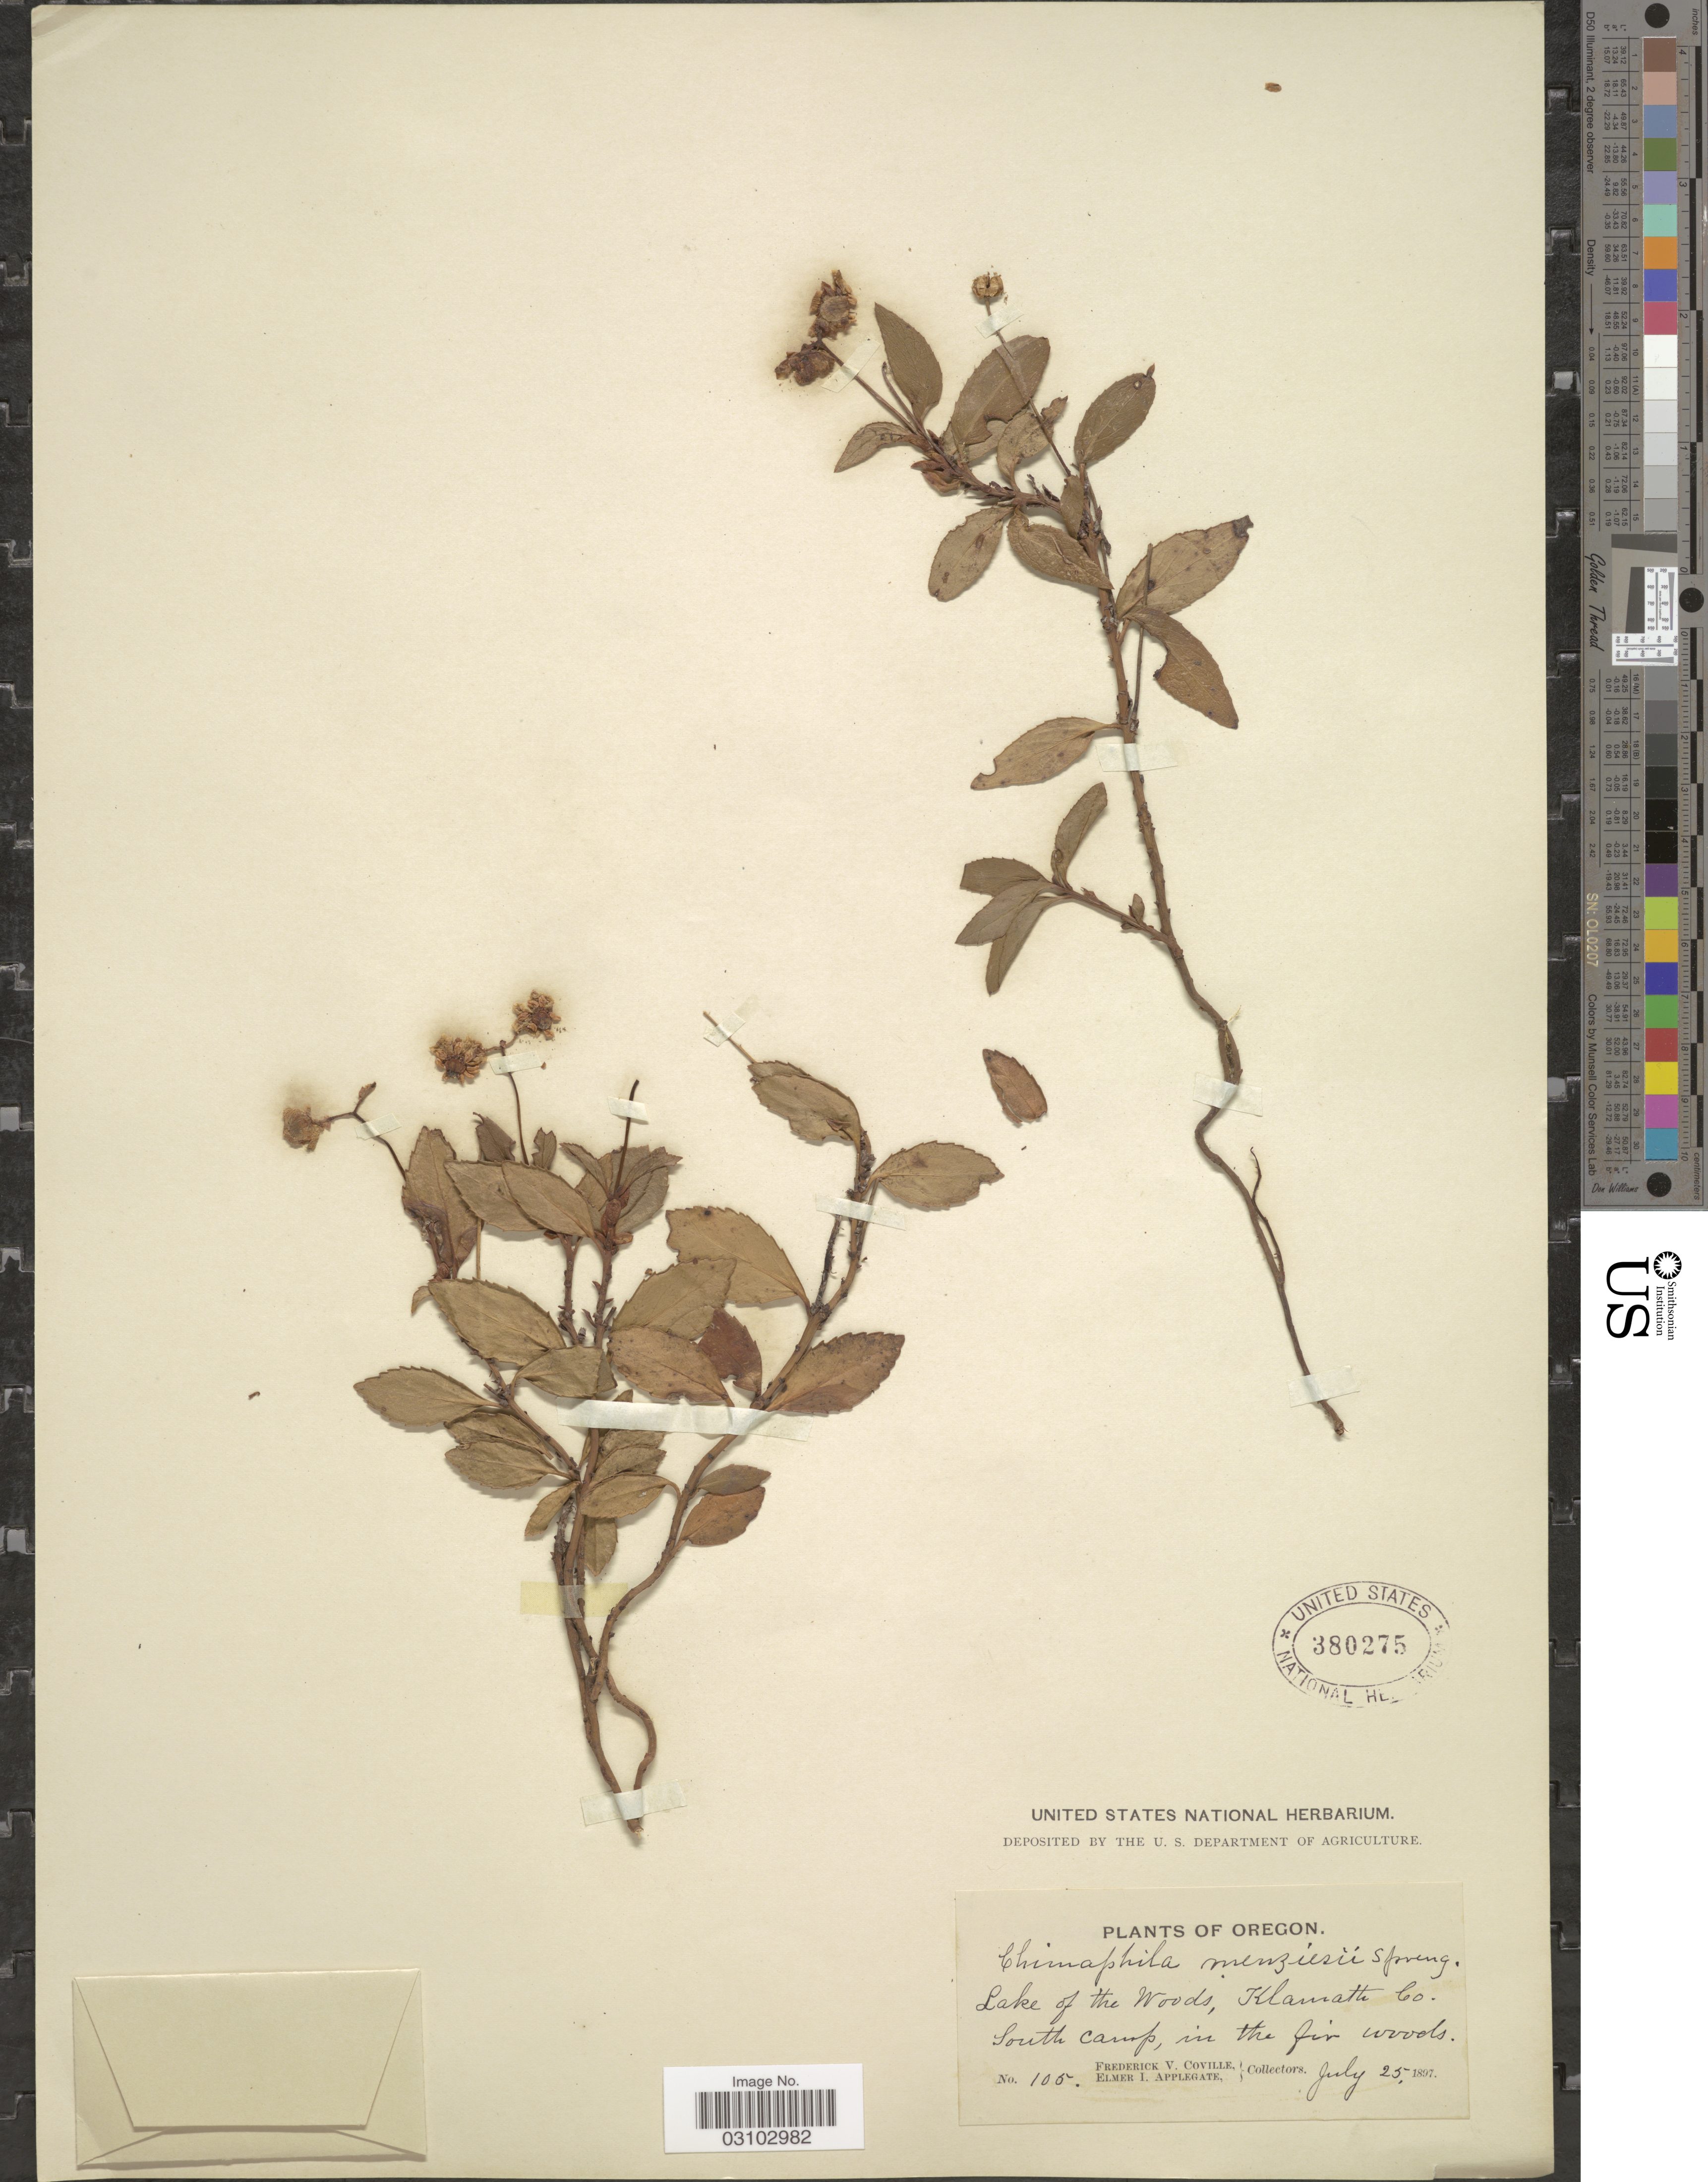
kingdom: Plantae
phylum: Tracheophyta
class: Magnoliopsida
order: Ericales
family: Ericaceae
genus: Chimaphila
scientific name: Chimaphila menziesii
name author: (R. Br. ex G. Don) Spreng.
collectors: F. V. Coville & E. I. Applegate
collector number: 105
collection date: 1897-07-25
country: United States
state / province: Oregon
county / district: Klamath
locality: Lake of the Woods, Klamath Co. South camp, in the fir woods.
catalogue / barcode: US 380275